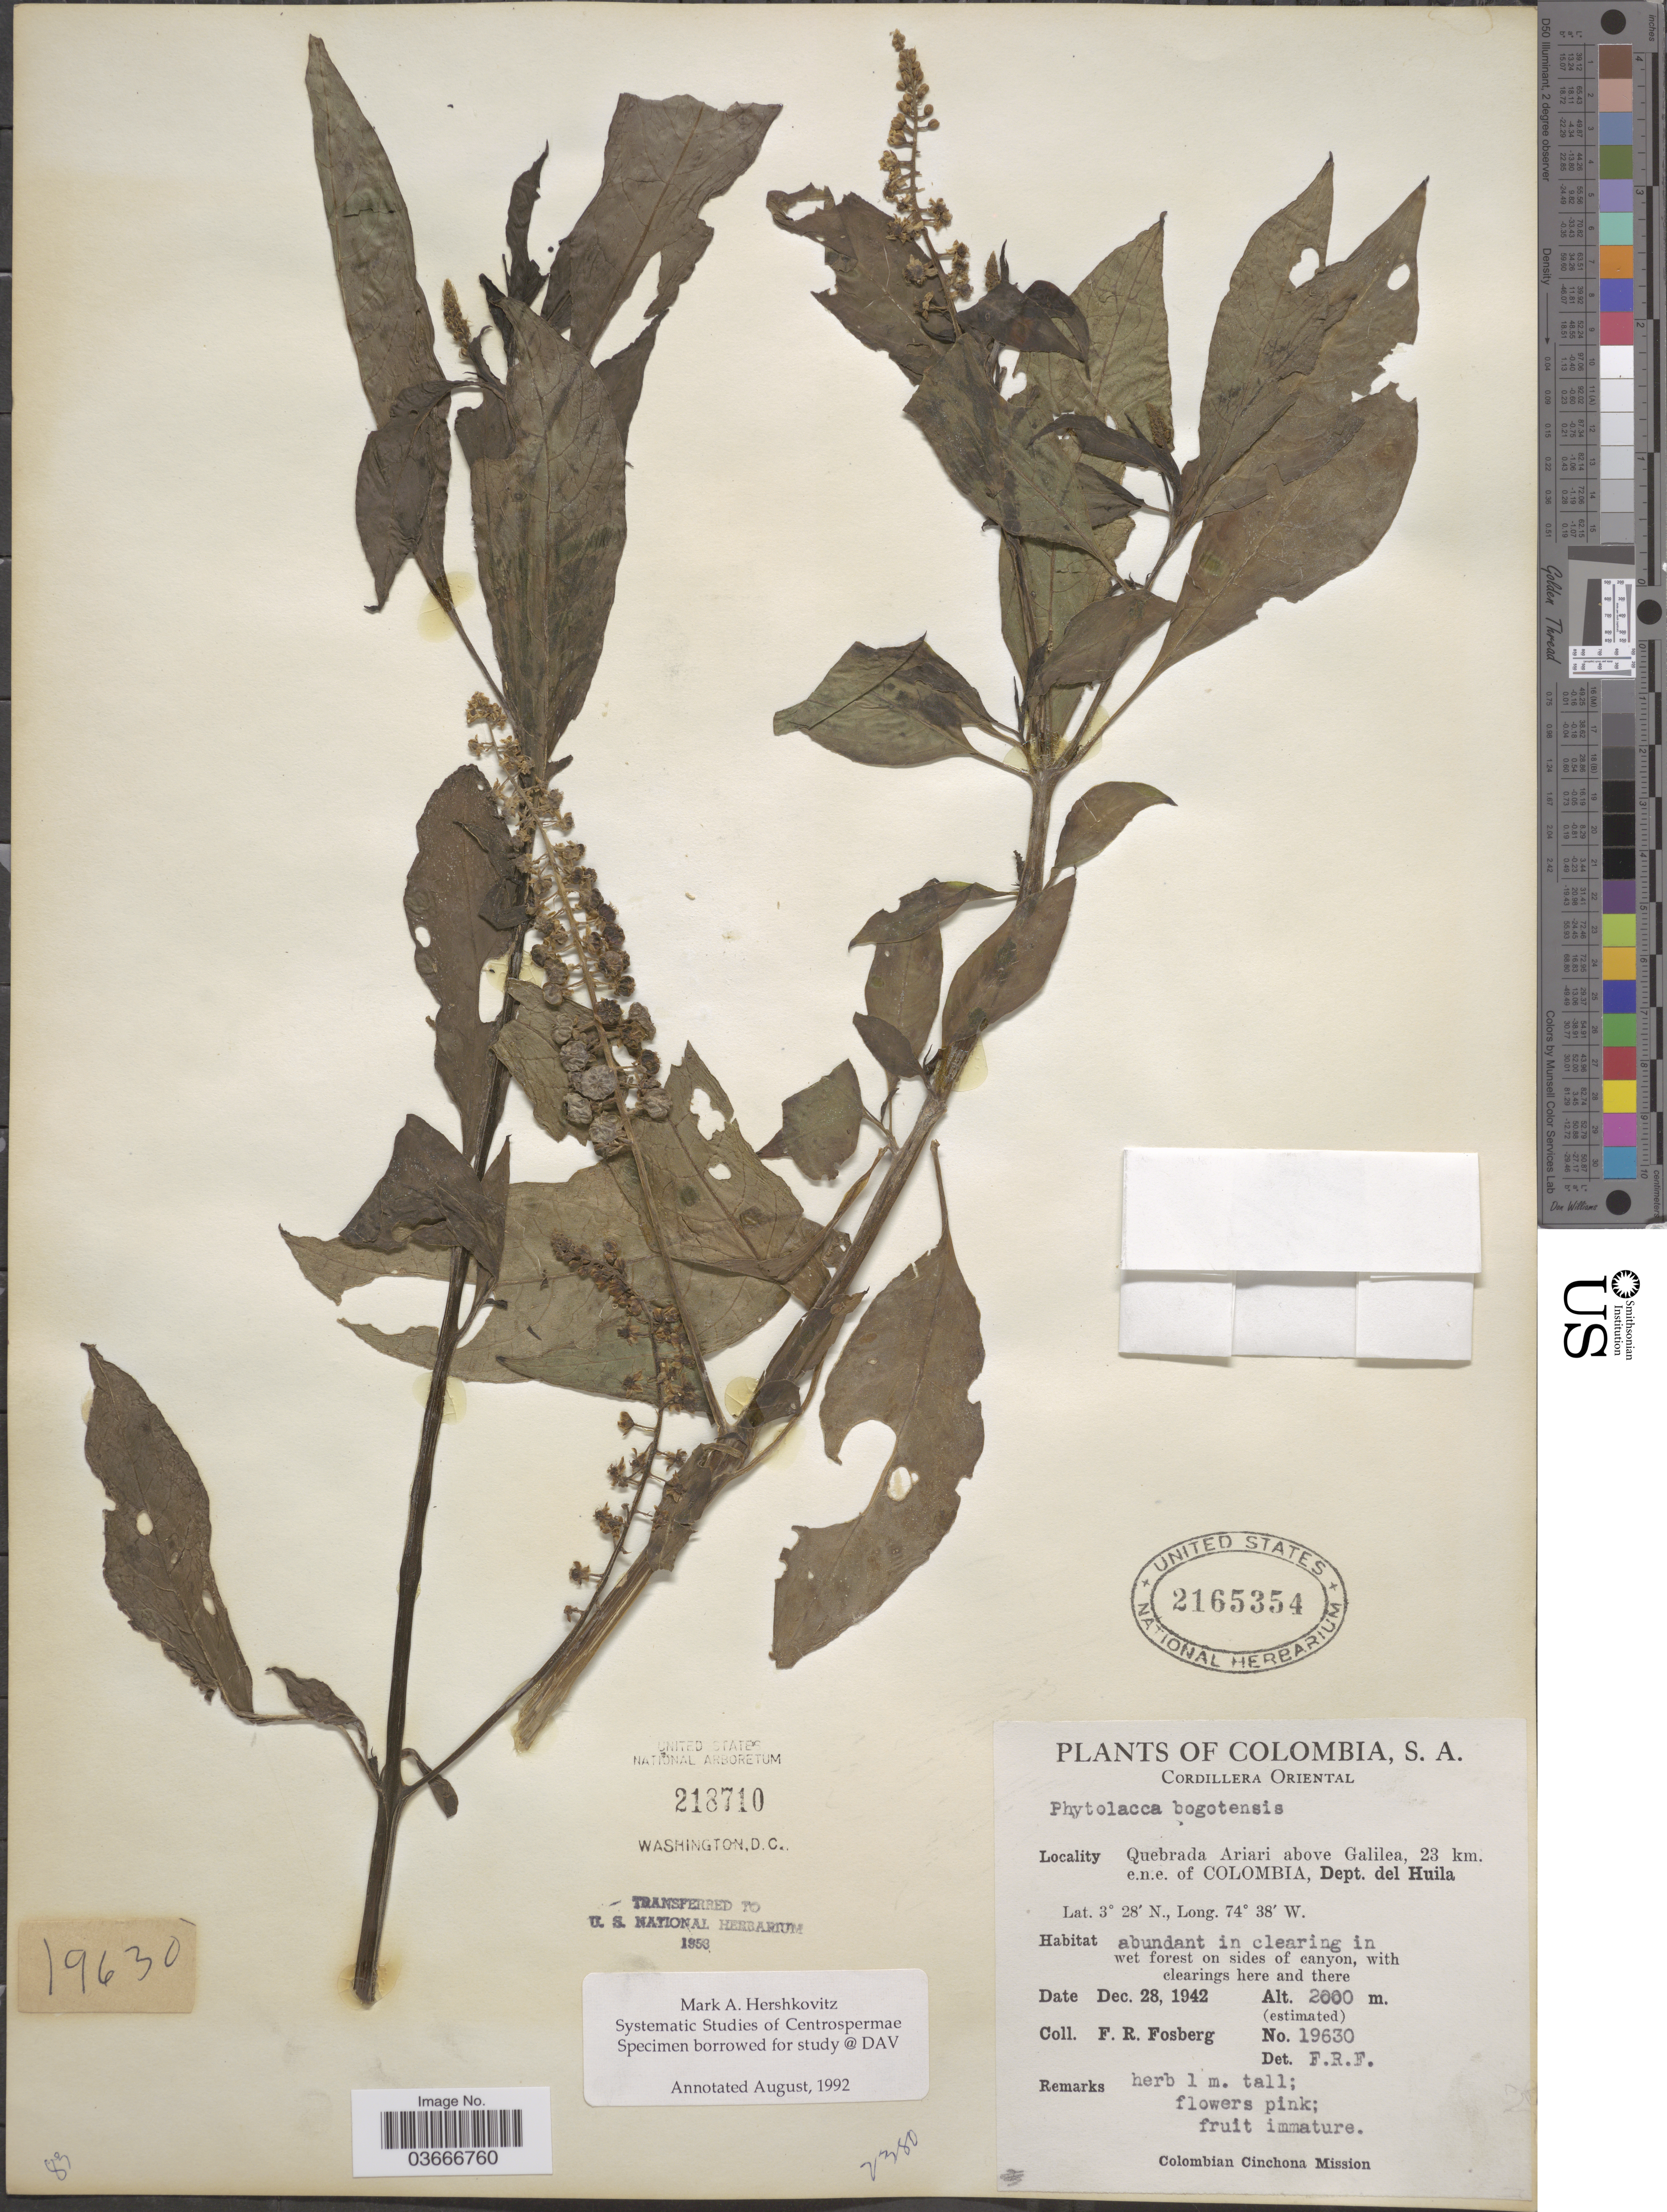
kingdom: Plantae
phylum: Tracheophyta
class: Magnoliopsida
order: Caryophyllales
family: Phytolaccaceae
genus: Phytolacca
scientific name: Phytolacca bogotensis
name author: Kunth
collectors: F. R. Fosberg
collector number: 19630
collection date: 1942-12-28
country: Colombia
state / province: Huila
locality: Cordillera Oriental. Quebrada Ariari above Galilea, 23 km. e.n.e. of Columbia, Dept. del Huila.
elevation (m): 2000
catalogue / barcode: US 2165354